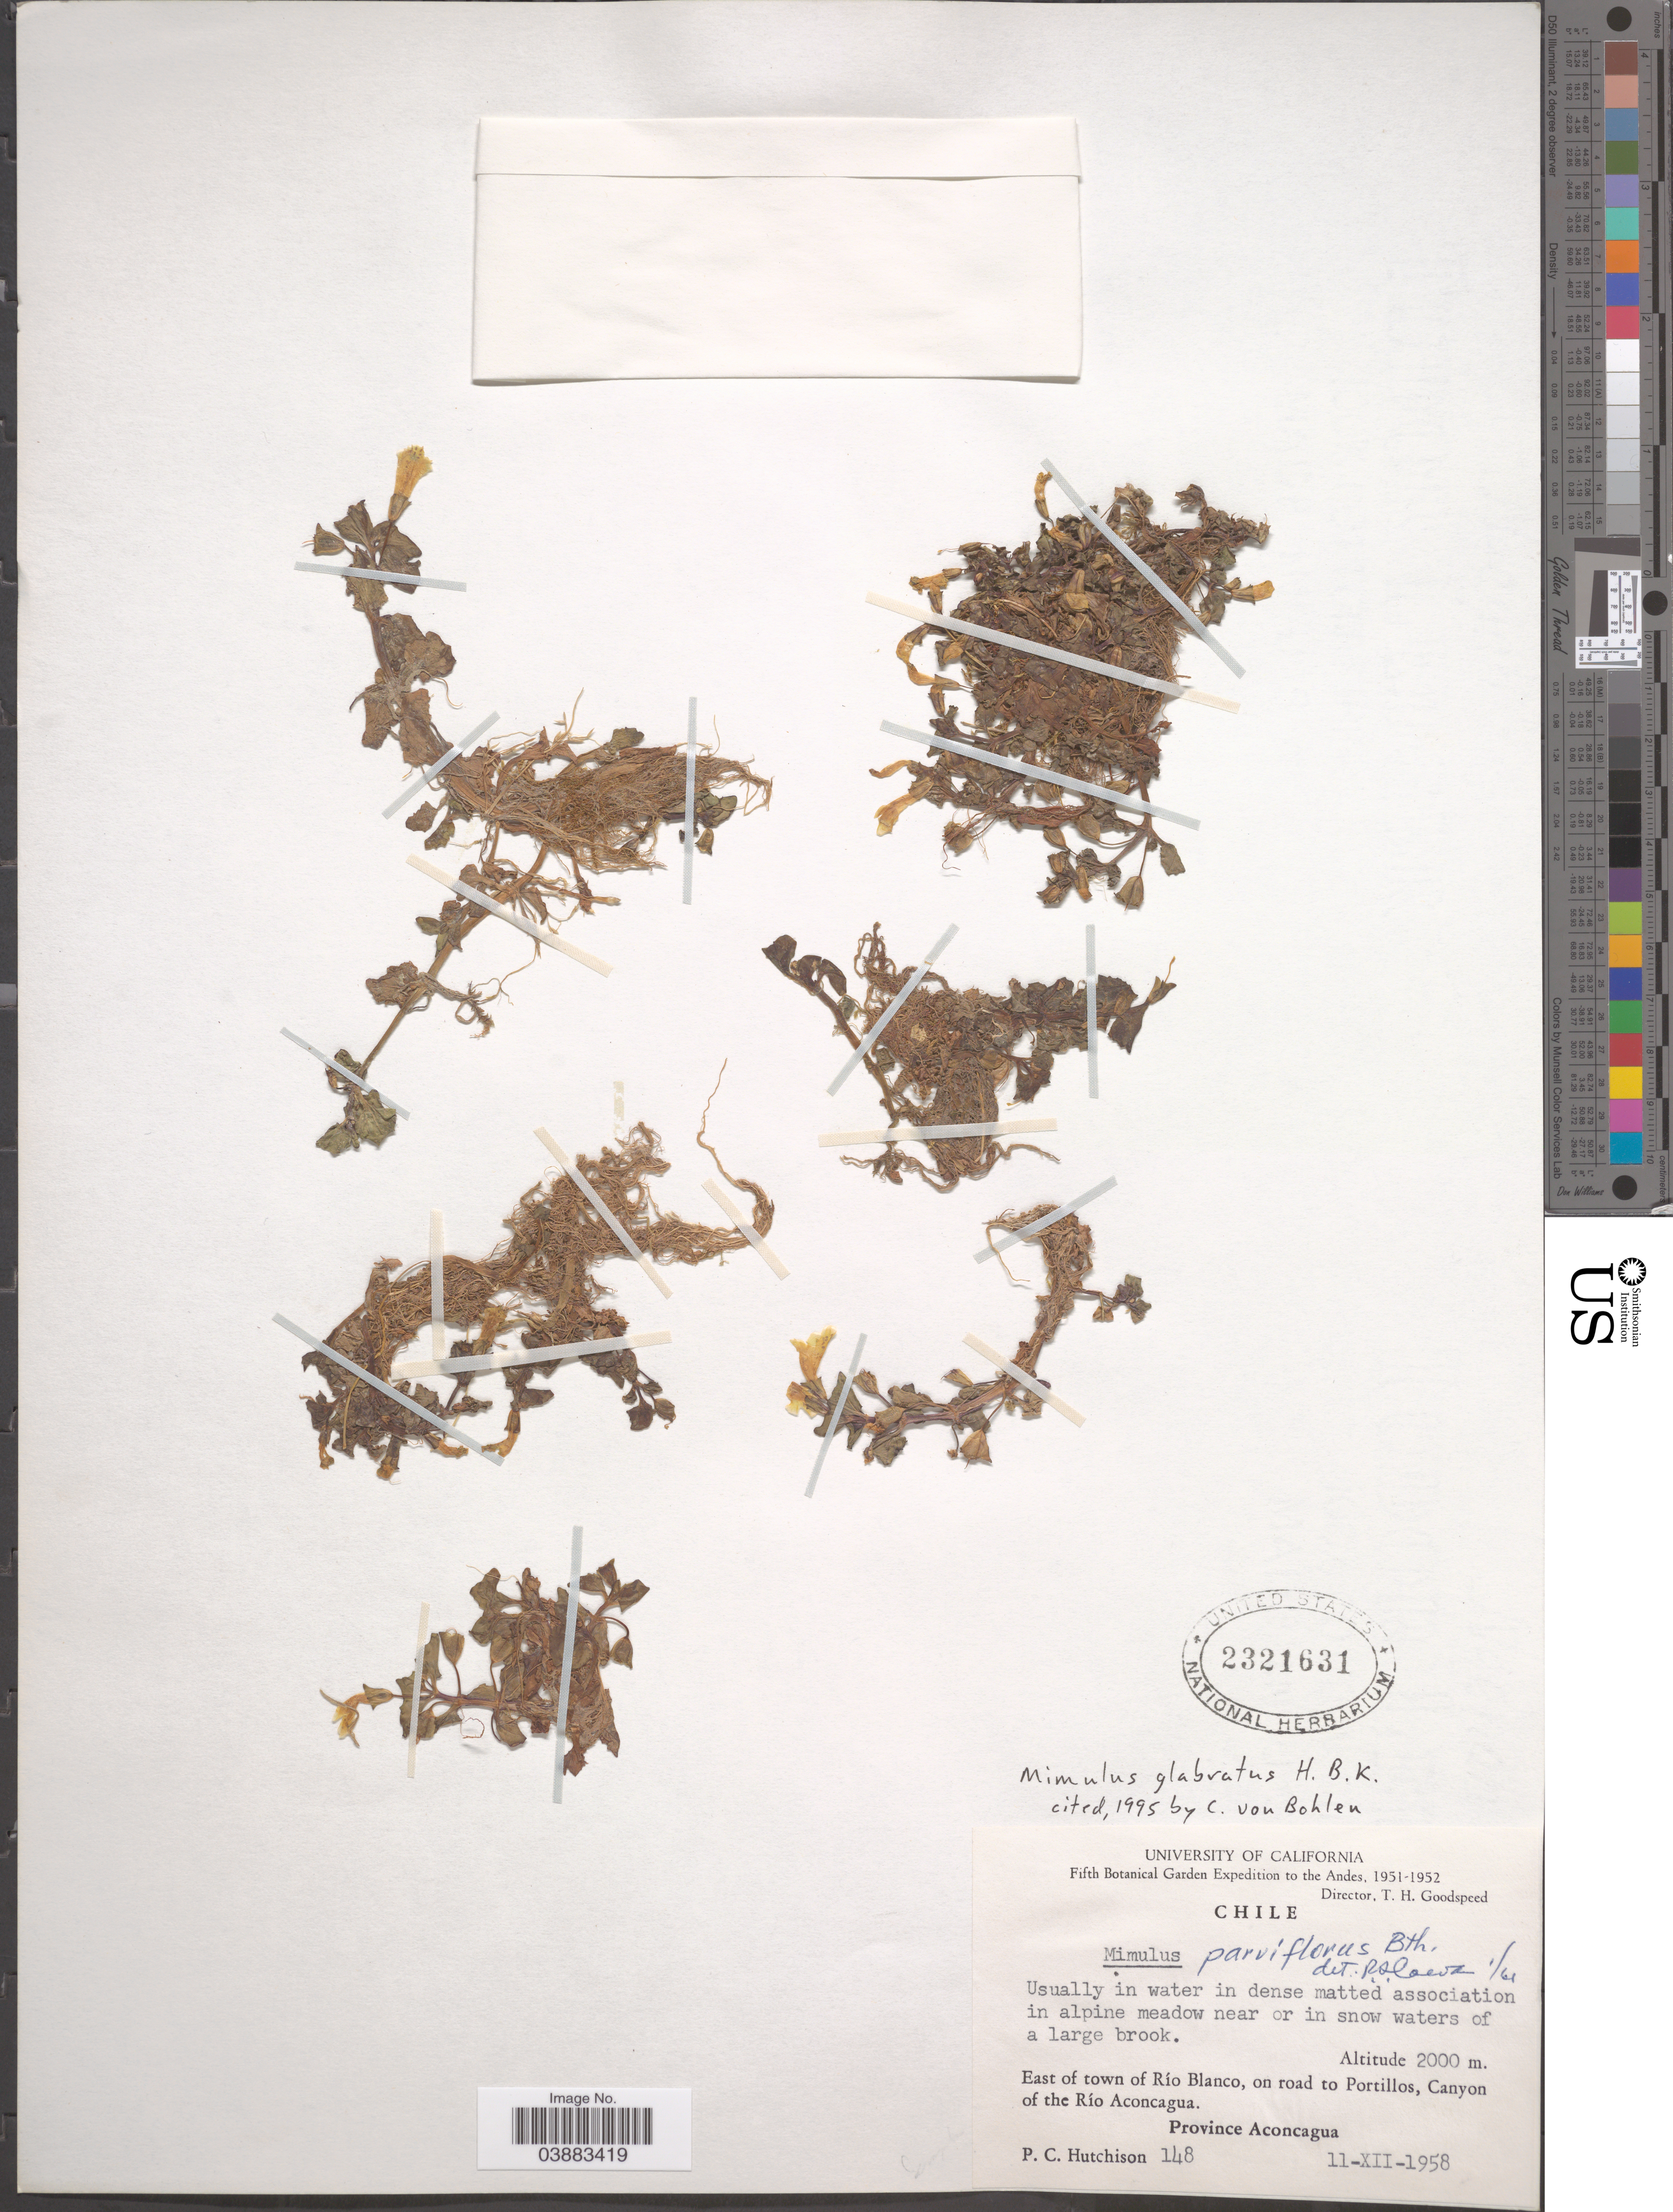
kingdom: Plantae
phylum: Tracheophyta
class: Magnoliopsida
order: Lamiales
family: Phrymaceae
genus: Mimulus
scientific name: Mimulus glabratus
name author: Kunth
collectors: P. C. Hutchison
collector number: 148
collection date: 1958-12-11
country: Chile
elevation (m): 2000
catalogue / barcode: US 2321631